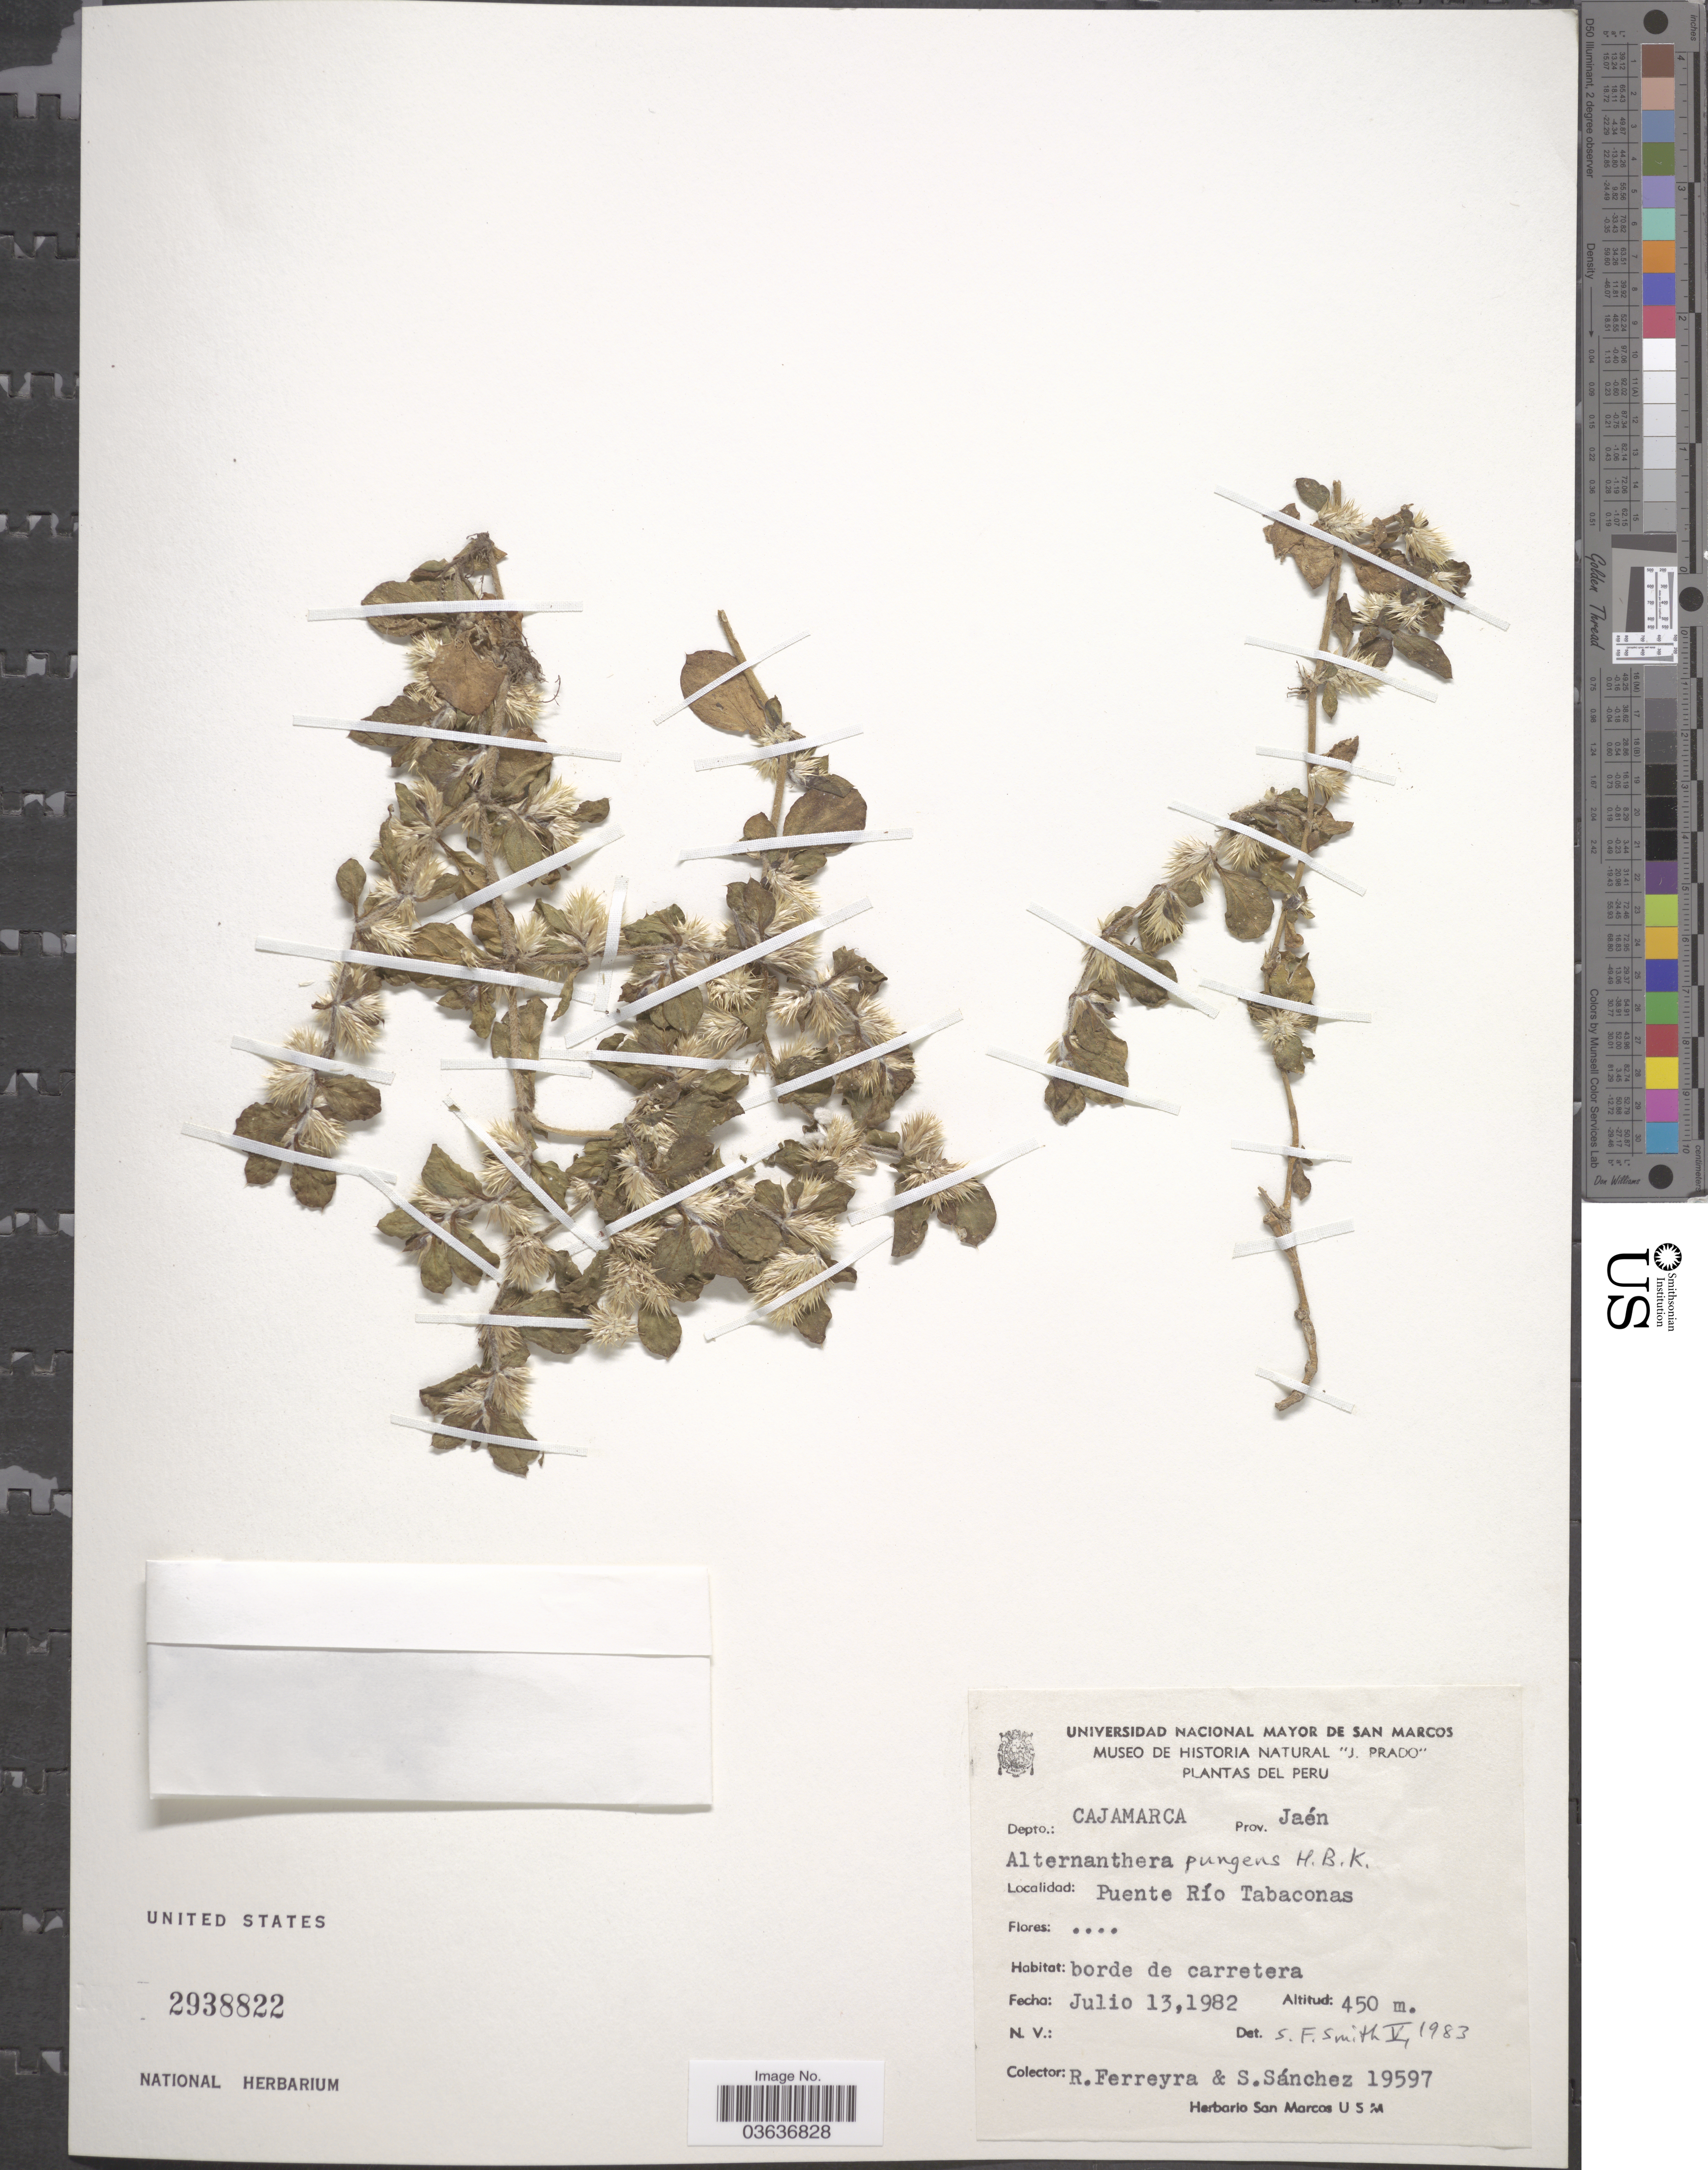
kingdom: Plantae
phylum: Tracheophyta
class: Magnoliopsida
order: Caryophyllales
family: Amaranthaceae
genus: Alternanthera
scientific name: Alternanthera pungens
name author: Kunth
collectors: R. A. Ferreyra & S. Sanchez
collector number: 19597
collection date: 1982-07-13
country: Peru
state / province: Cajamarca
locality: Depto.: Cajamarca. Prov. Jaén. Puente Río Tabaconas.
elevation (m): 450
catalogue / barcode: US 2938822